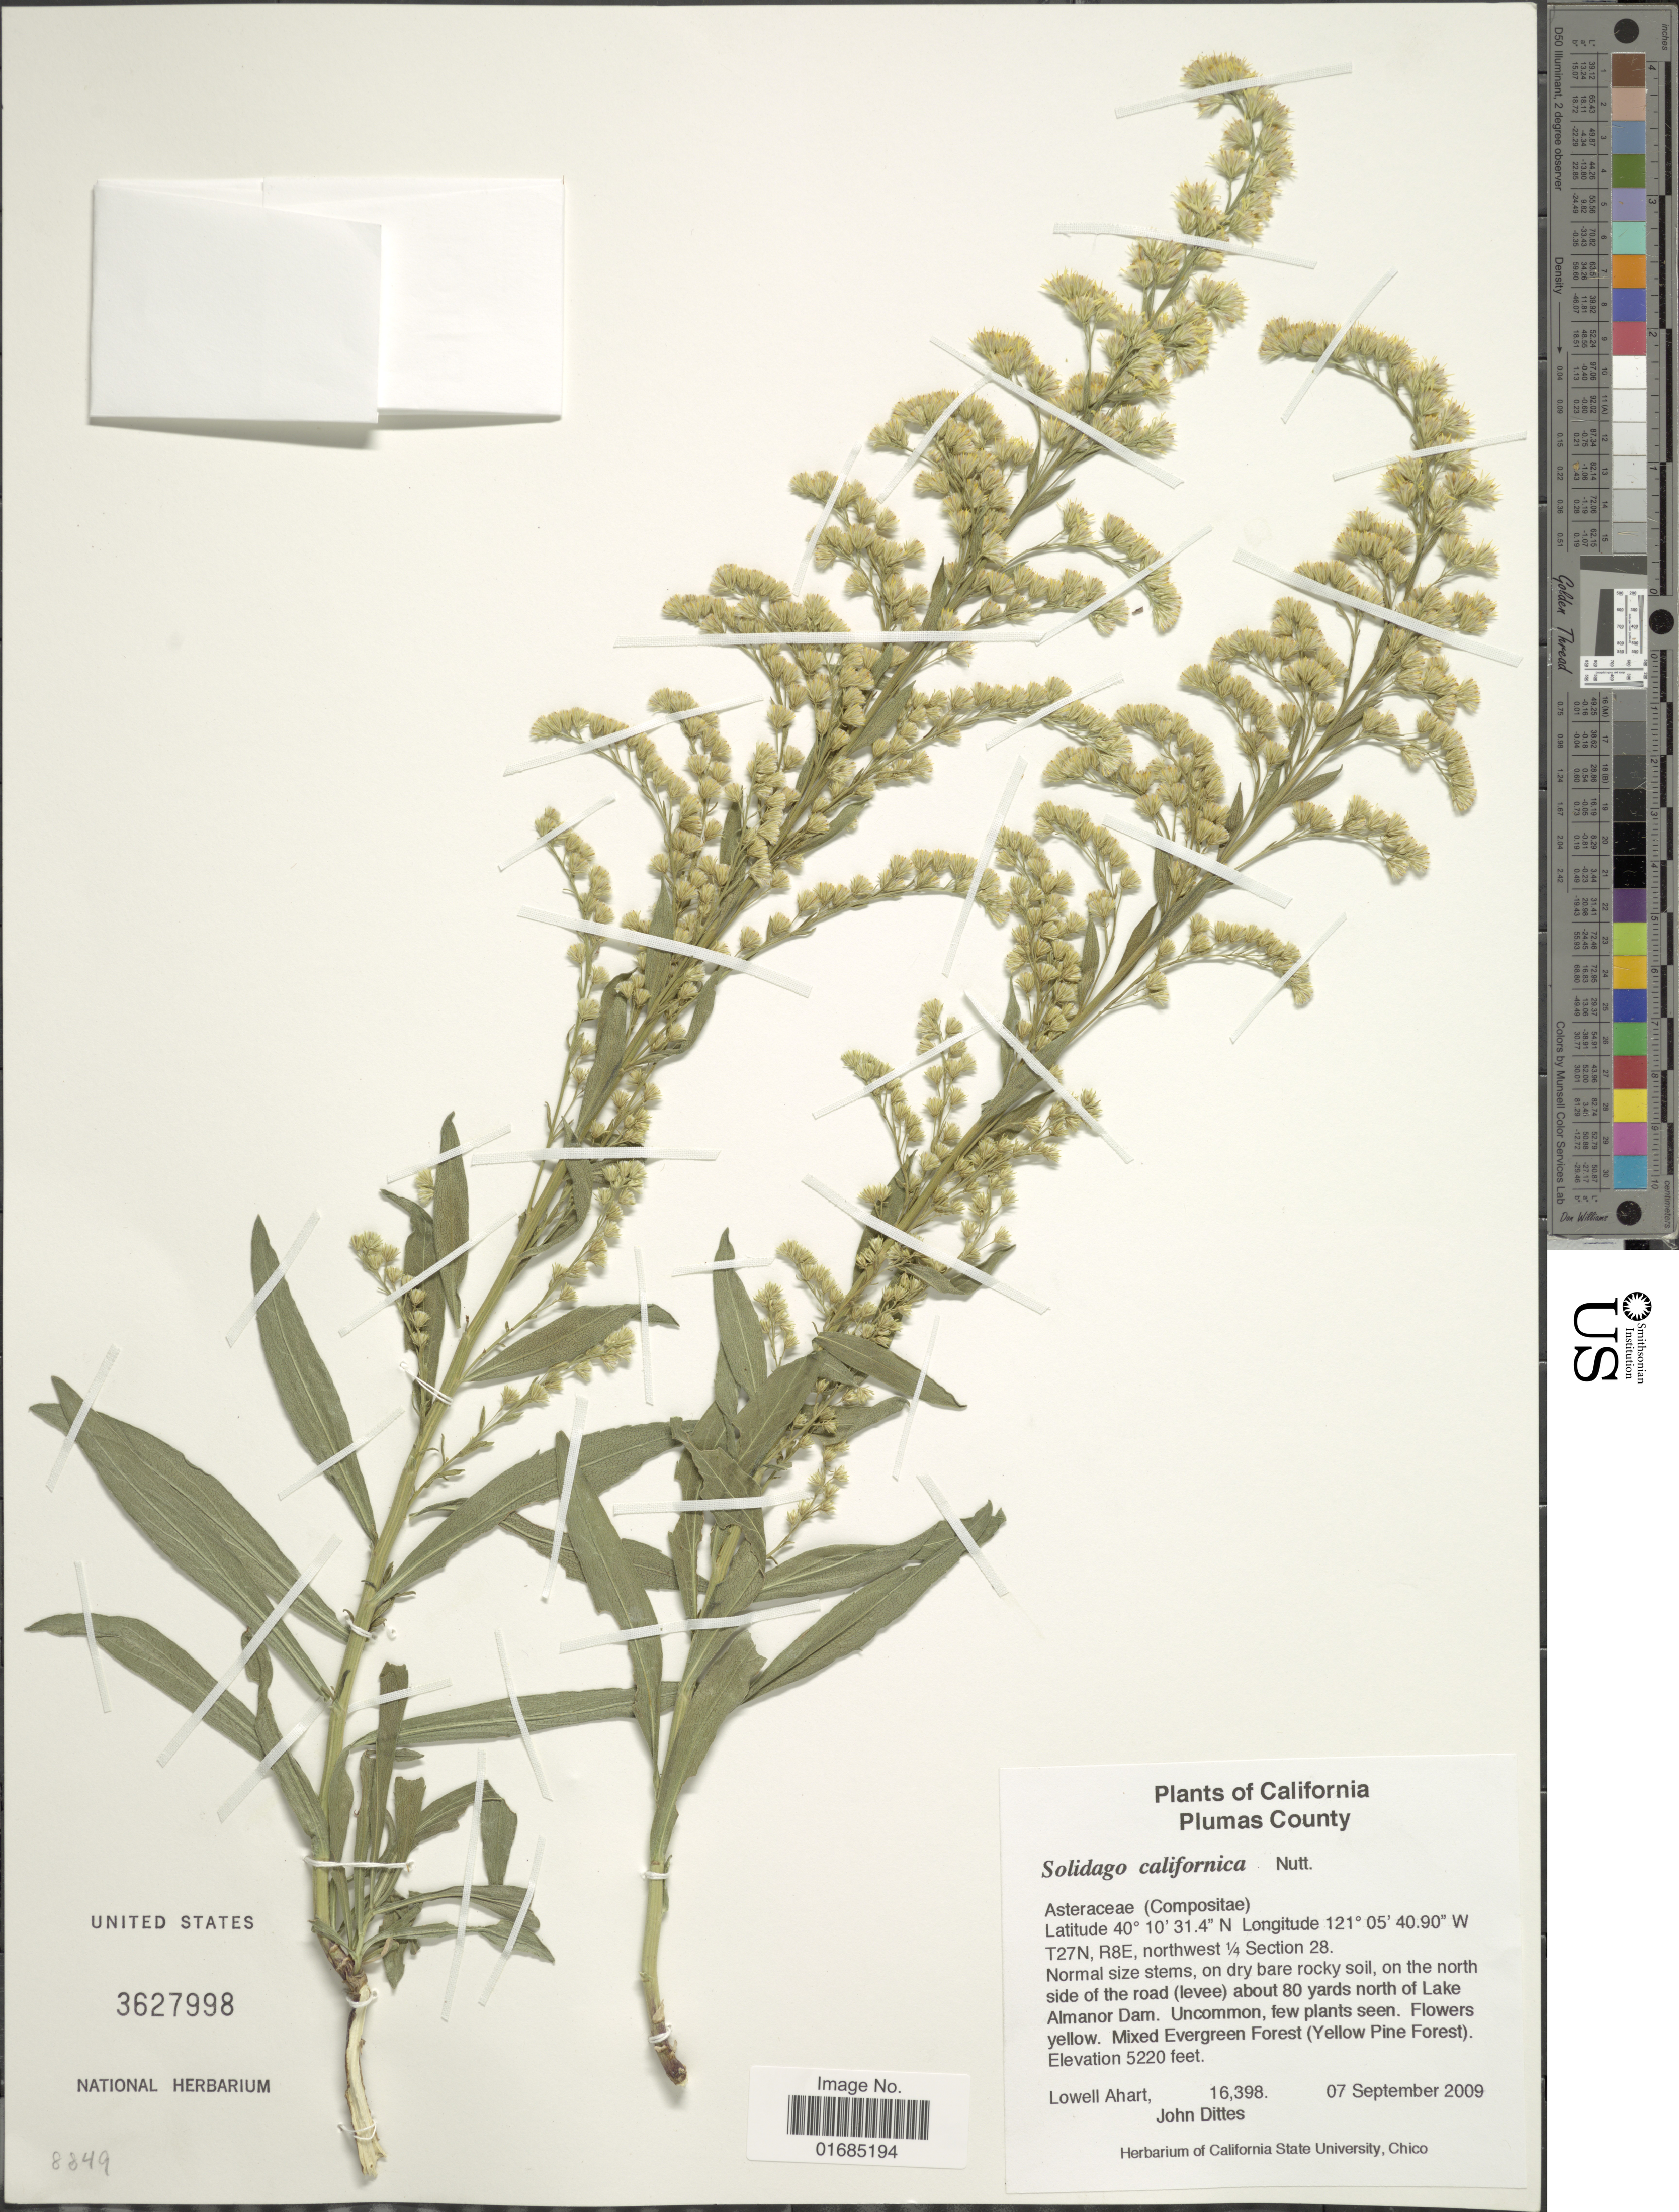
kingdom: Plantae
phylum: Tracheophyta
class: Magnoliopsida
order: Asterales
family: Asteraceae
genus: Solidago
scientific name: Solidago californica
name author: Nutt.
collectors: L. Ahart & J. Dittes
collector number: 16398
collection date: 2009-09-07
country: United States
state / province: California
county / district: Plumas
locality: Plumas County. T27N, R8E northwest ¼ Section 28. On the north side of the road (levee) about 80 yards north of Lake Almanor Dam.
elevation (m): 1591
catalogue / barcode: US 3627988